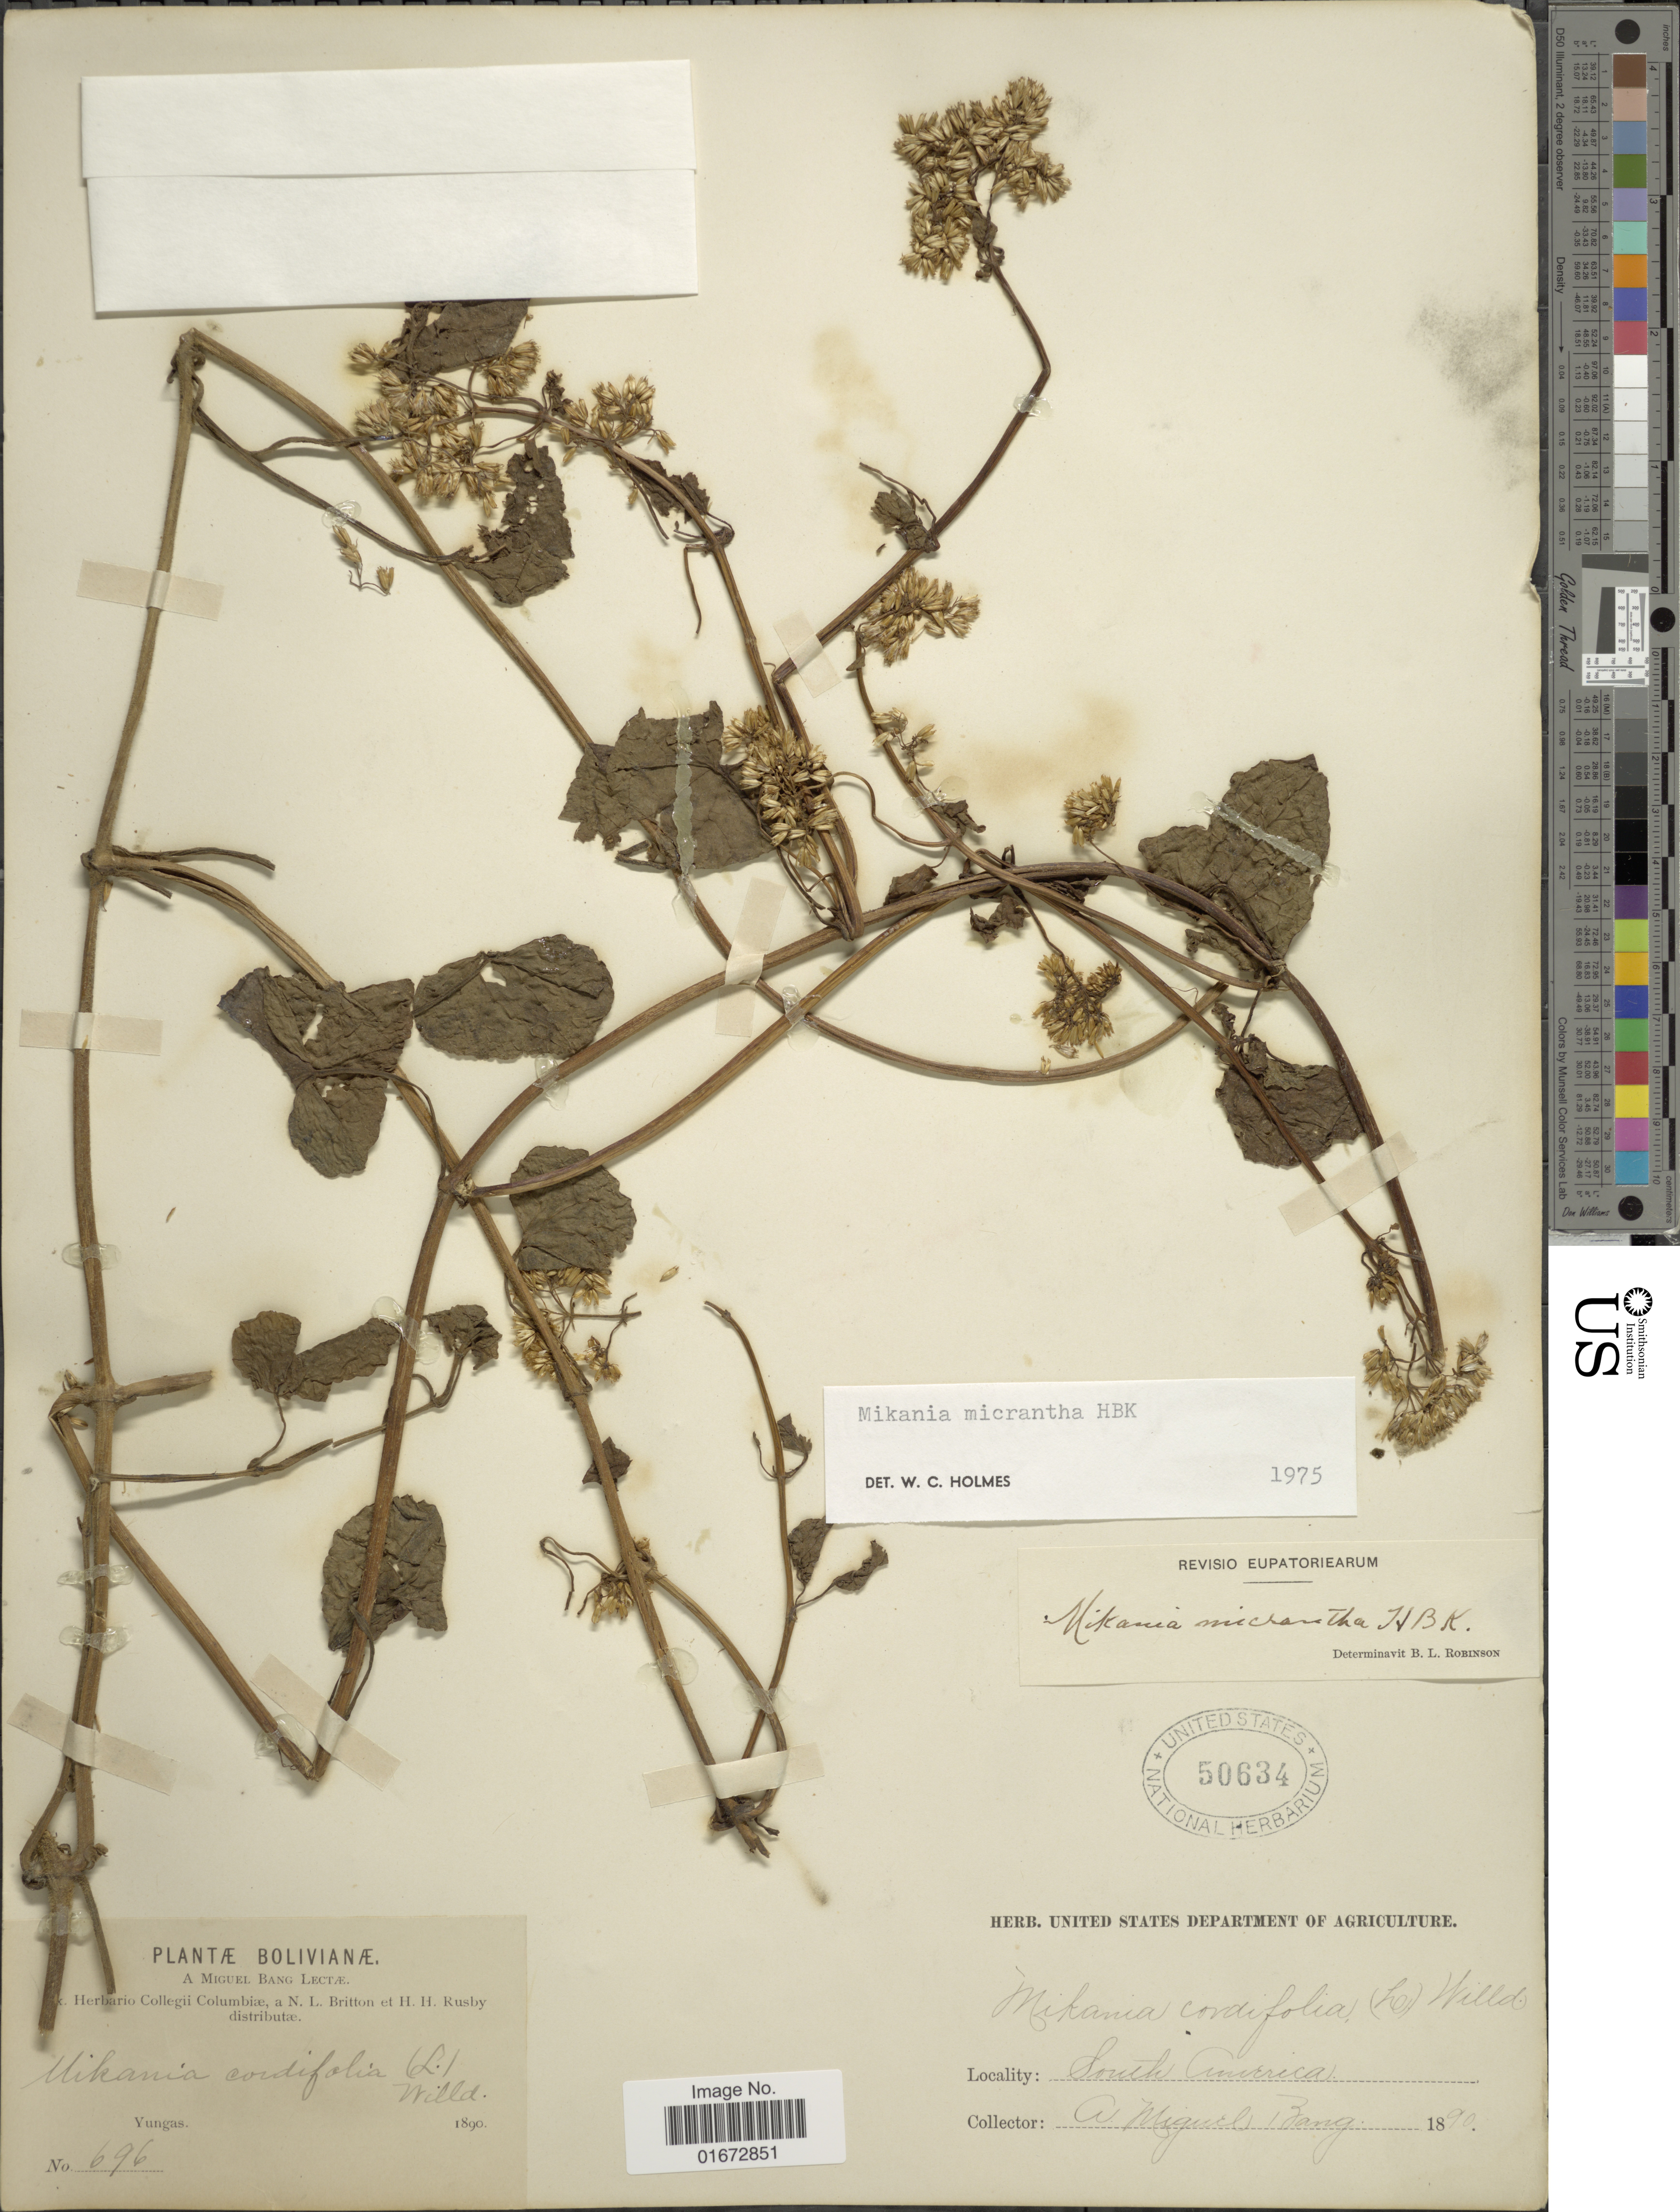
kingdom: Plantae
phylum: Tracheophyta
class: Magnoliopsida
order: Asterales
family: Asteraceae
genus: Mikania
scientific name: Mikania micrantha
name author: Kunth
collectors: M. Bang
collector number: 696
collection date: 1890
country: Bolivia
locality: Yungas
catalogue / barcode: US 50634